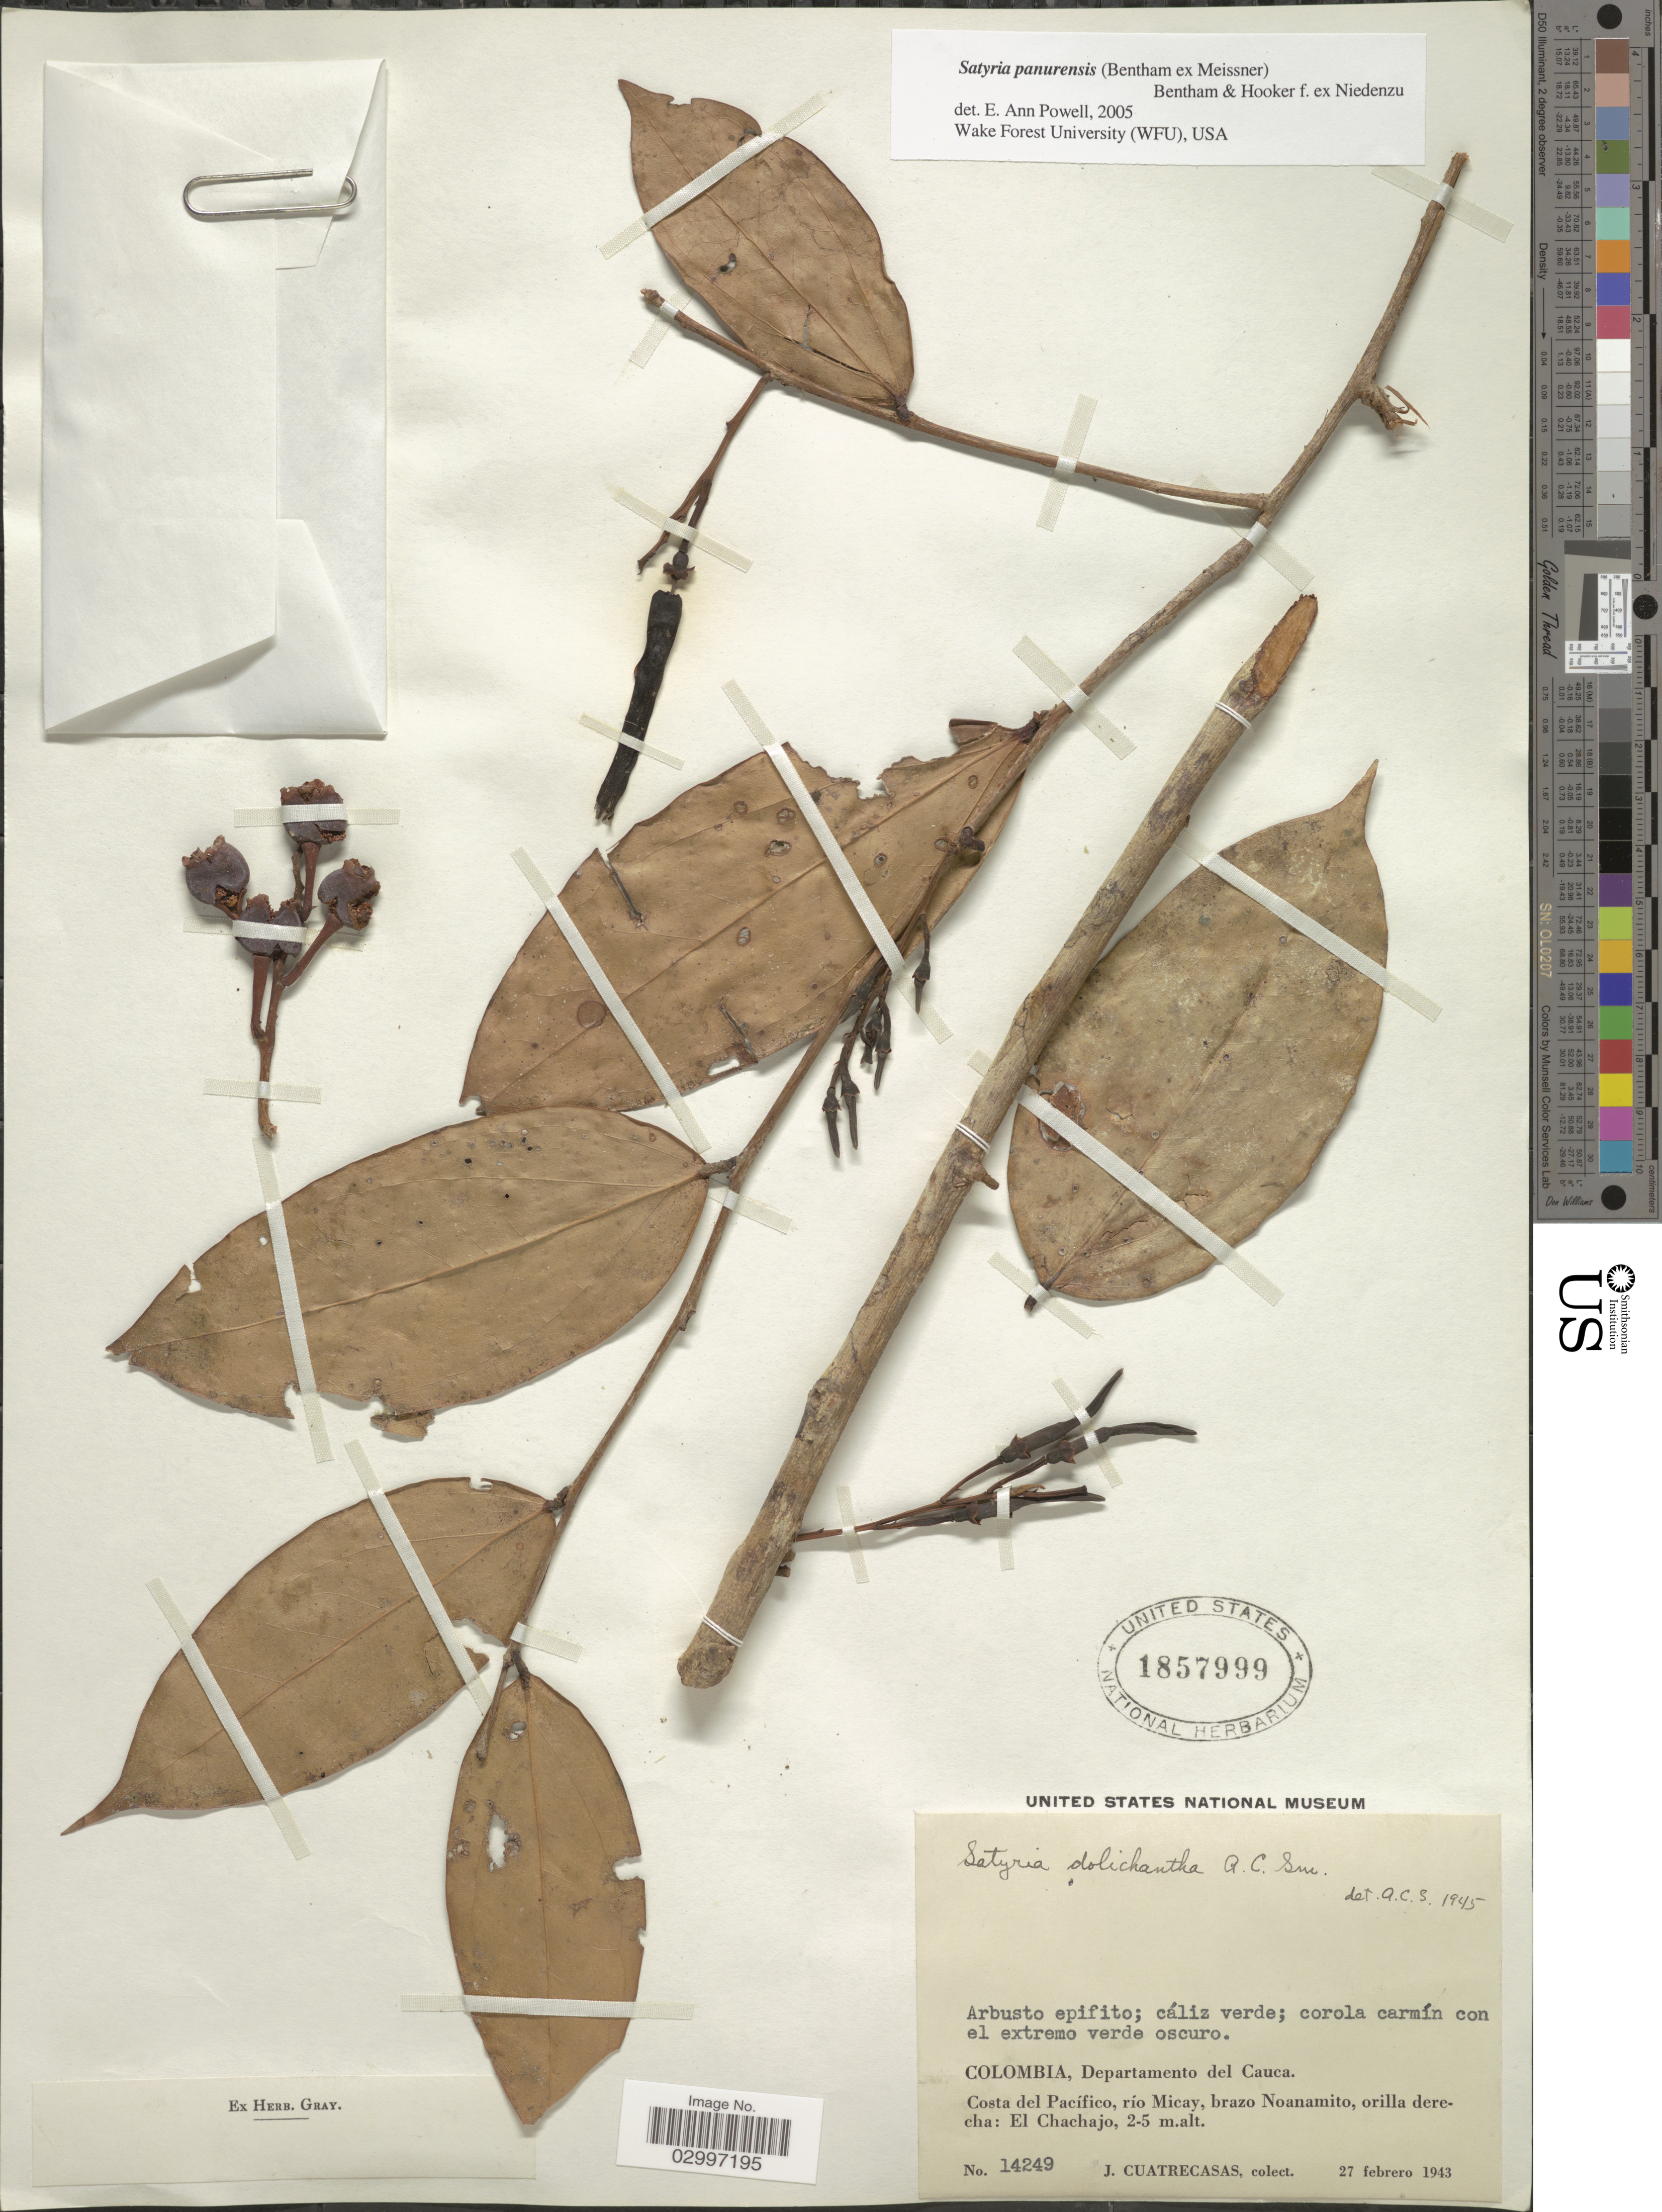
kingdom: Plantae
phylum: Tracheophyta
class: Magnoliopsida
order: Ericales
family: Ericaceae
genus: Satyria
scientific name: Satyria panurensis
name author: (Benth. ex Meisn.) Benth. & Hook. f. ex Nied.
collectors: J. Cuatrecasas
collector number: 14249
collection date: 1943-02-27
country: Colombia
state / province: Cauca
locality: Departamento del Cauca, Costa del Pacífico, río Micay, brazo Noanamito, orilla derecha: El Chachajo.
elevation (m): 2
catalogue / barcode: US 1857999